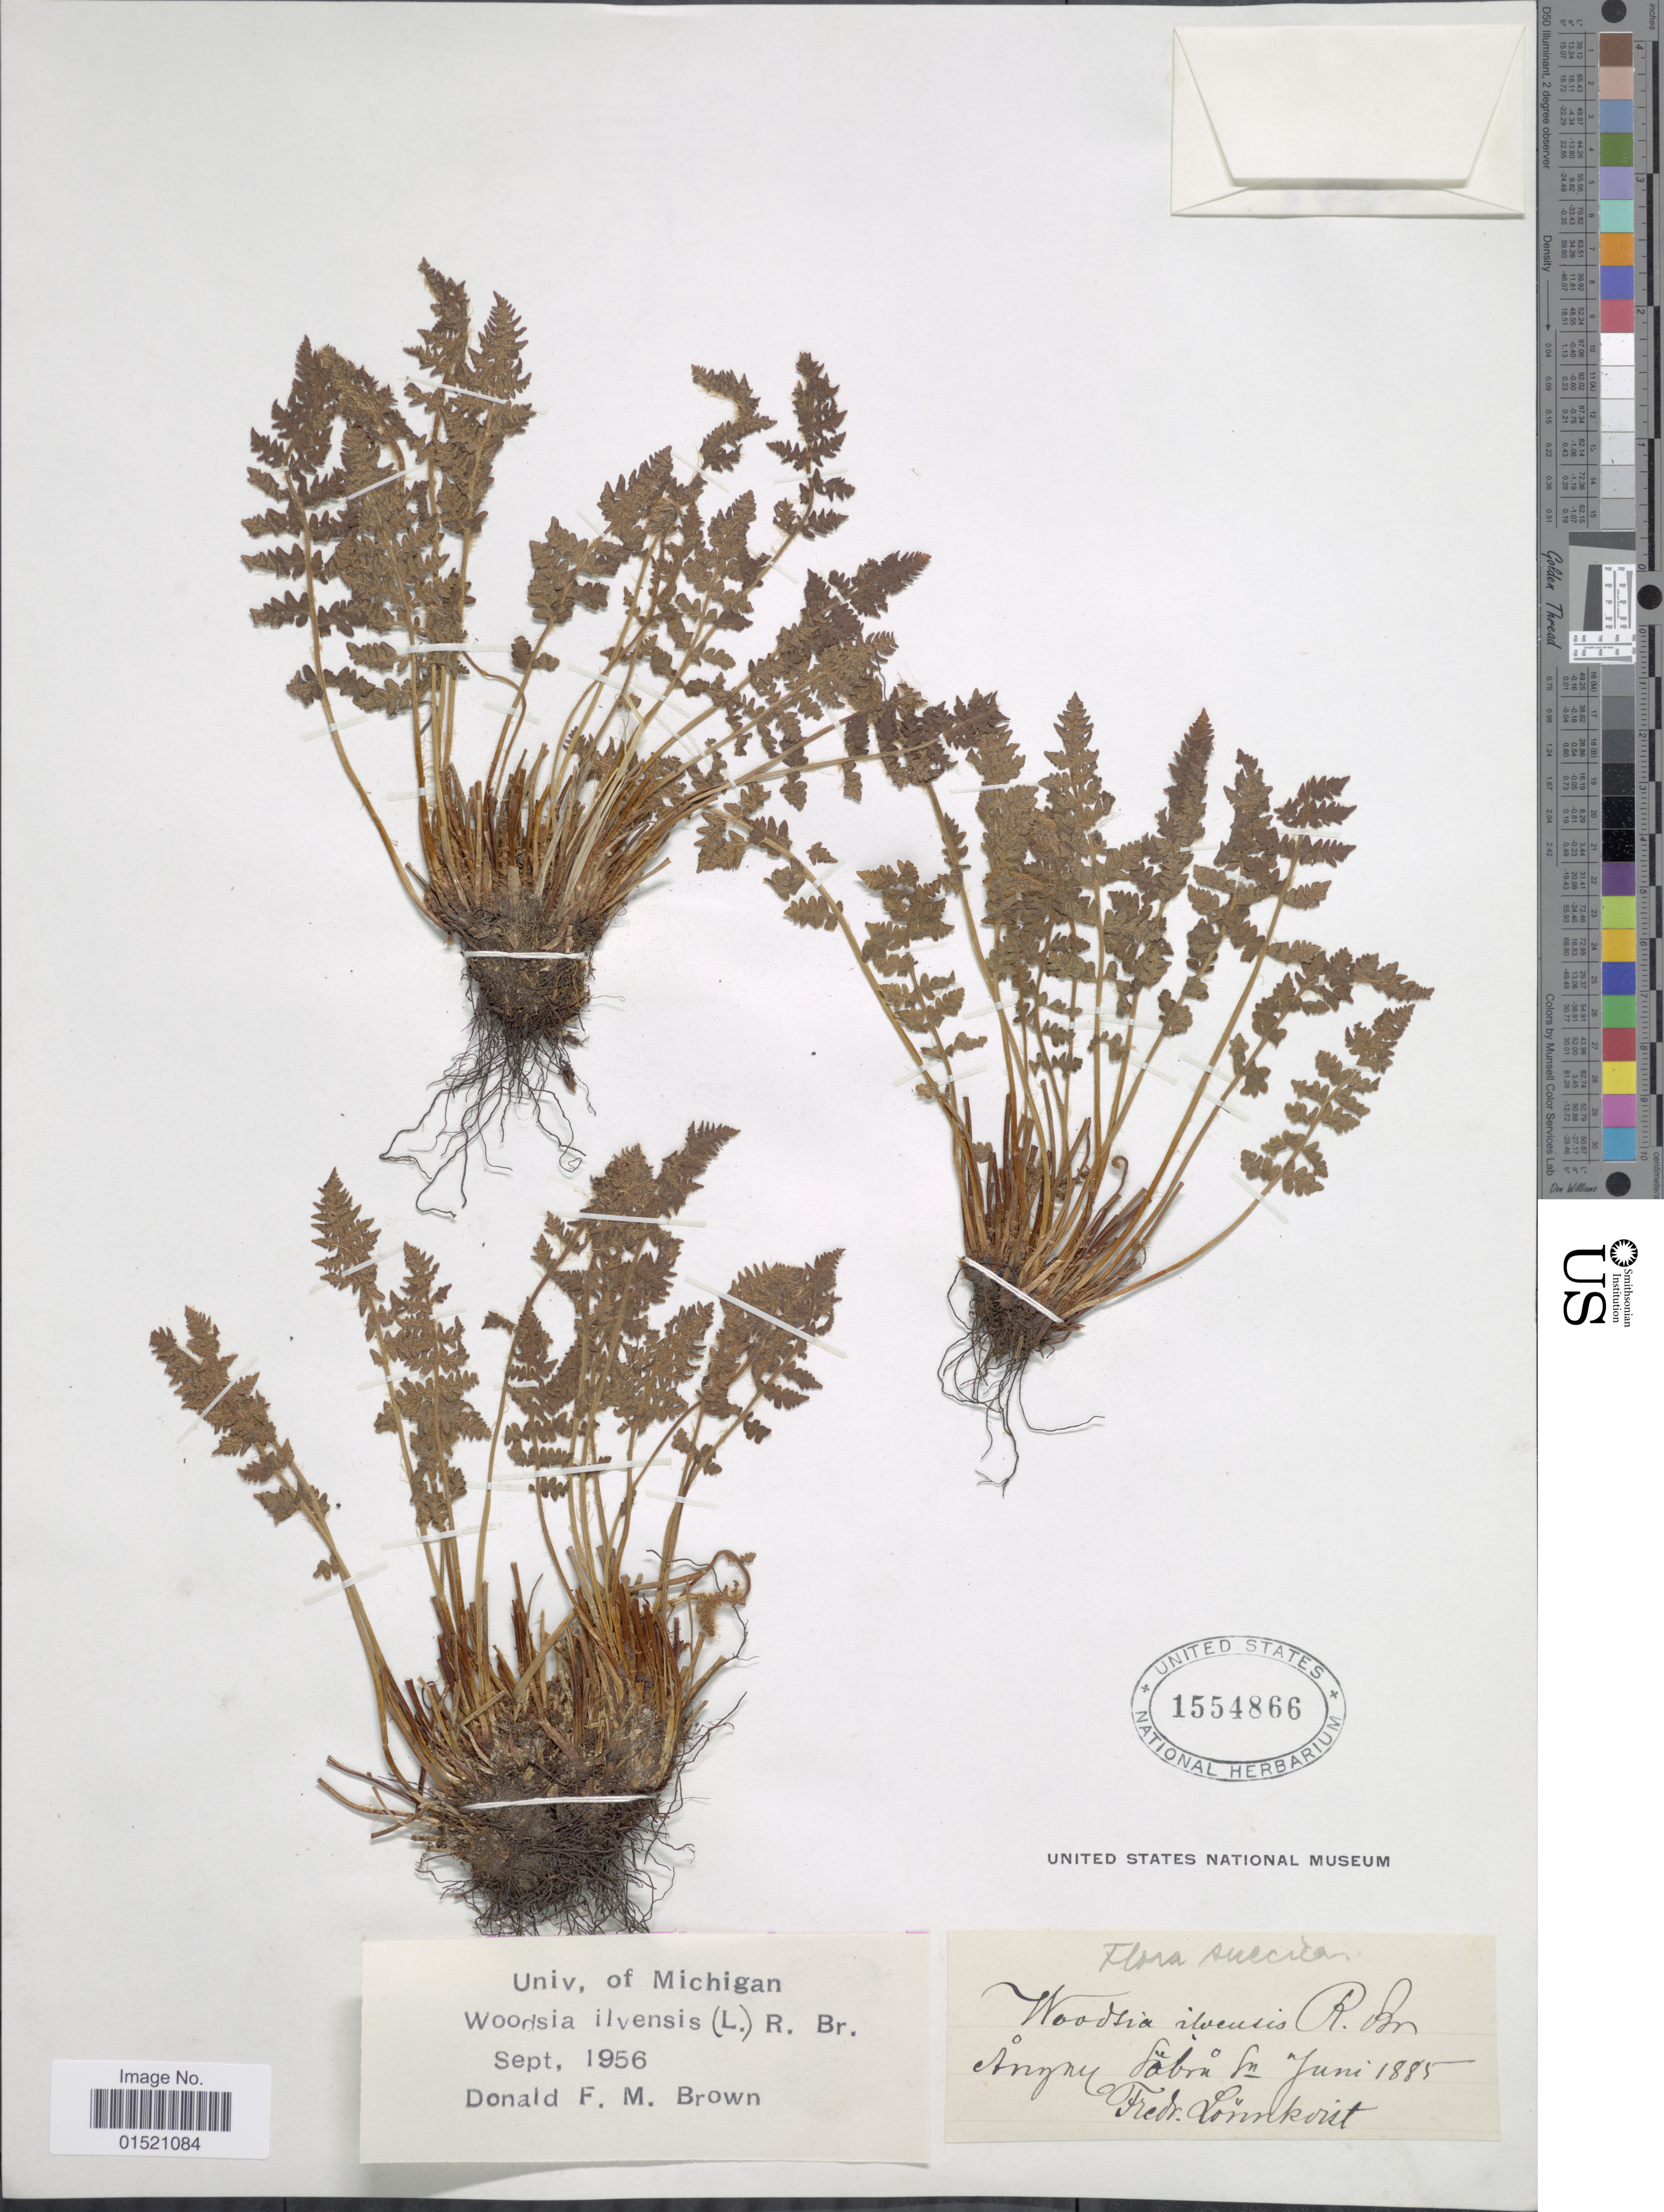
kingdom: Plantae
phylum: Tracheophyta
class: Polypodiopsida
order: Polypodiales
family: Woodsiaceae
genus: Woodsia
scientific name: Woodsia ilvensis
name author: (L.) R. Br.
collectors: F. Lönnkoist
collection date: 1885-06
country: Sweden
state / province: Västernorrland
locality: Säbrå sn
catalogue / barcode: US 1554866